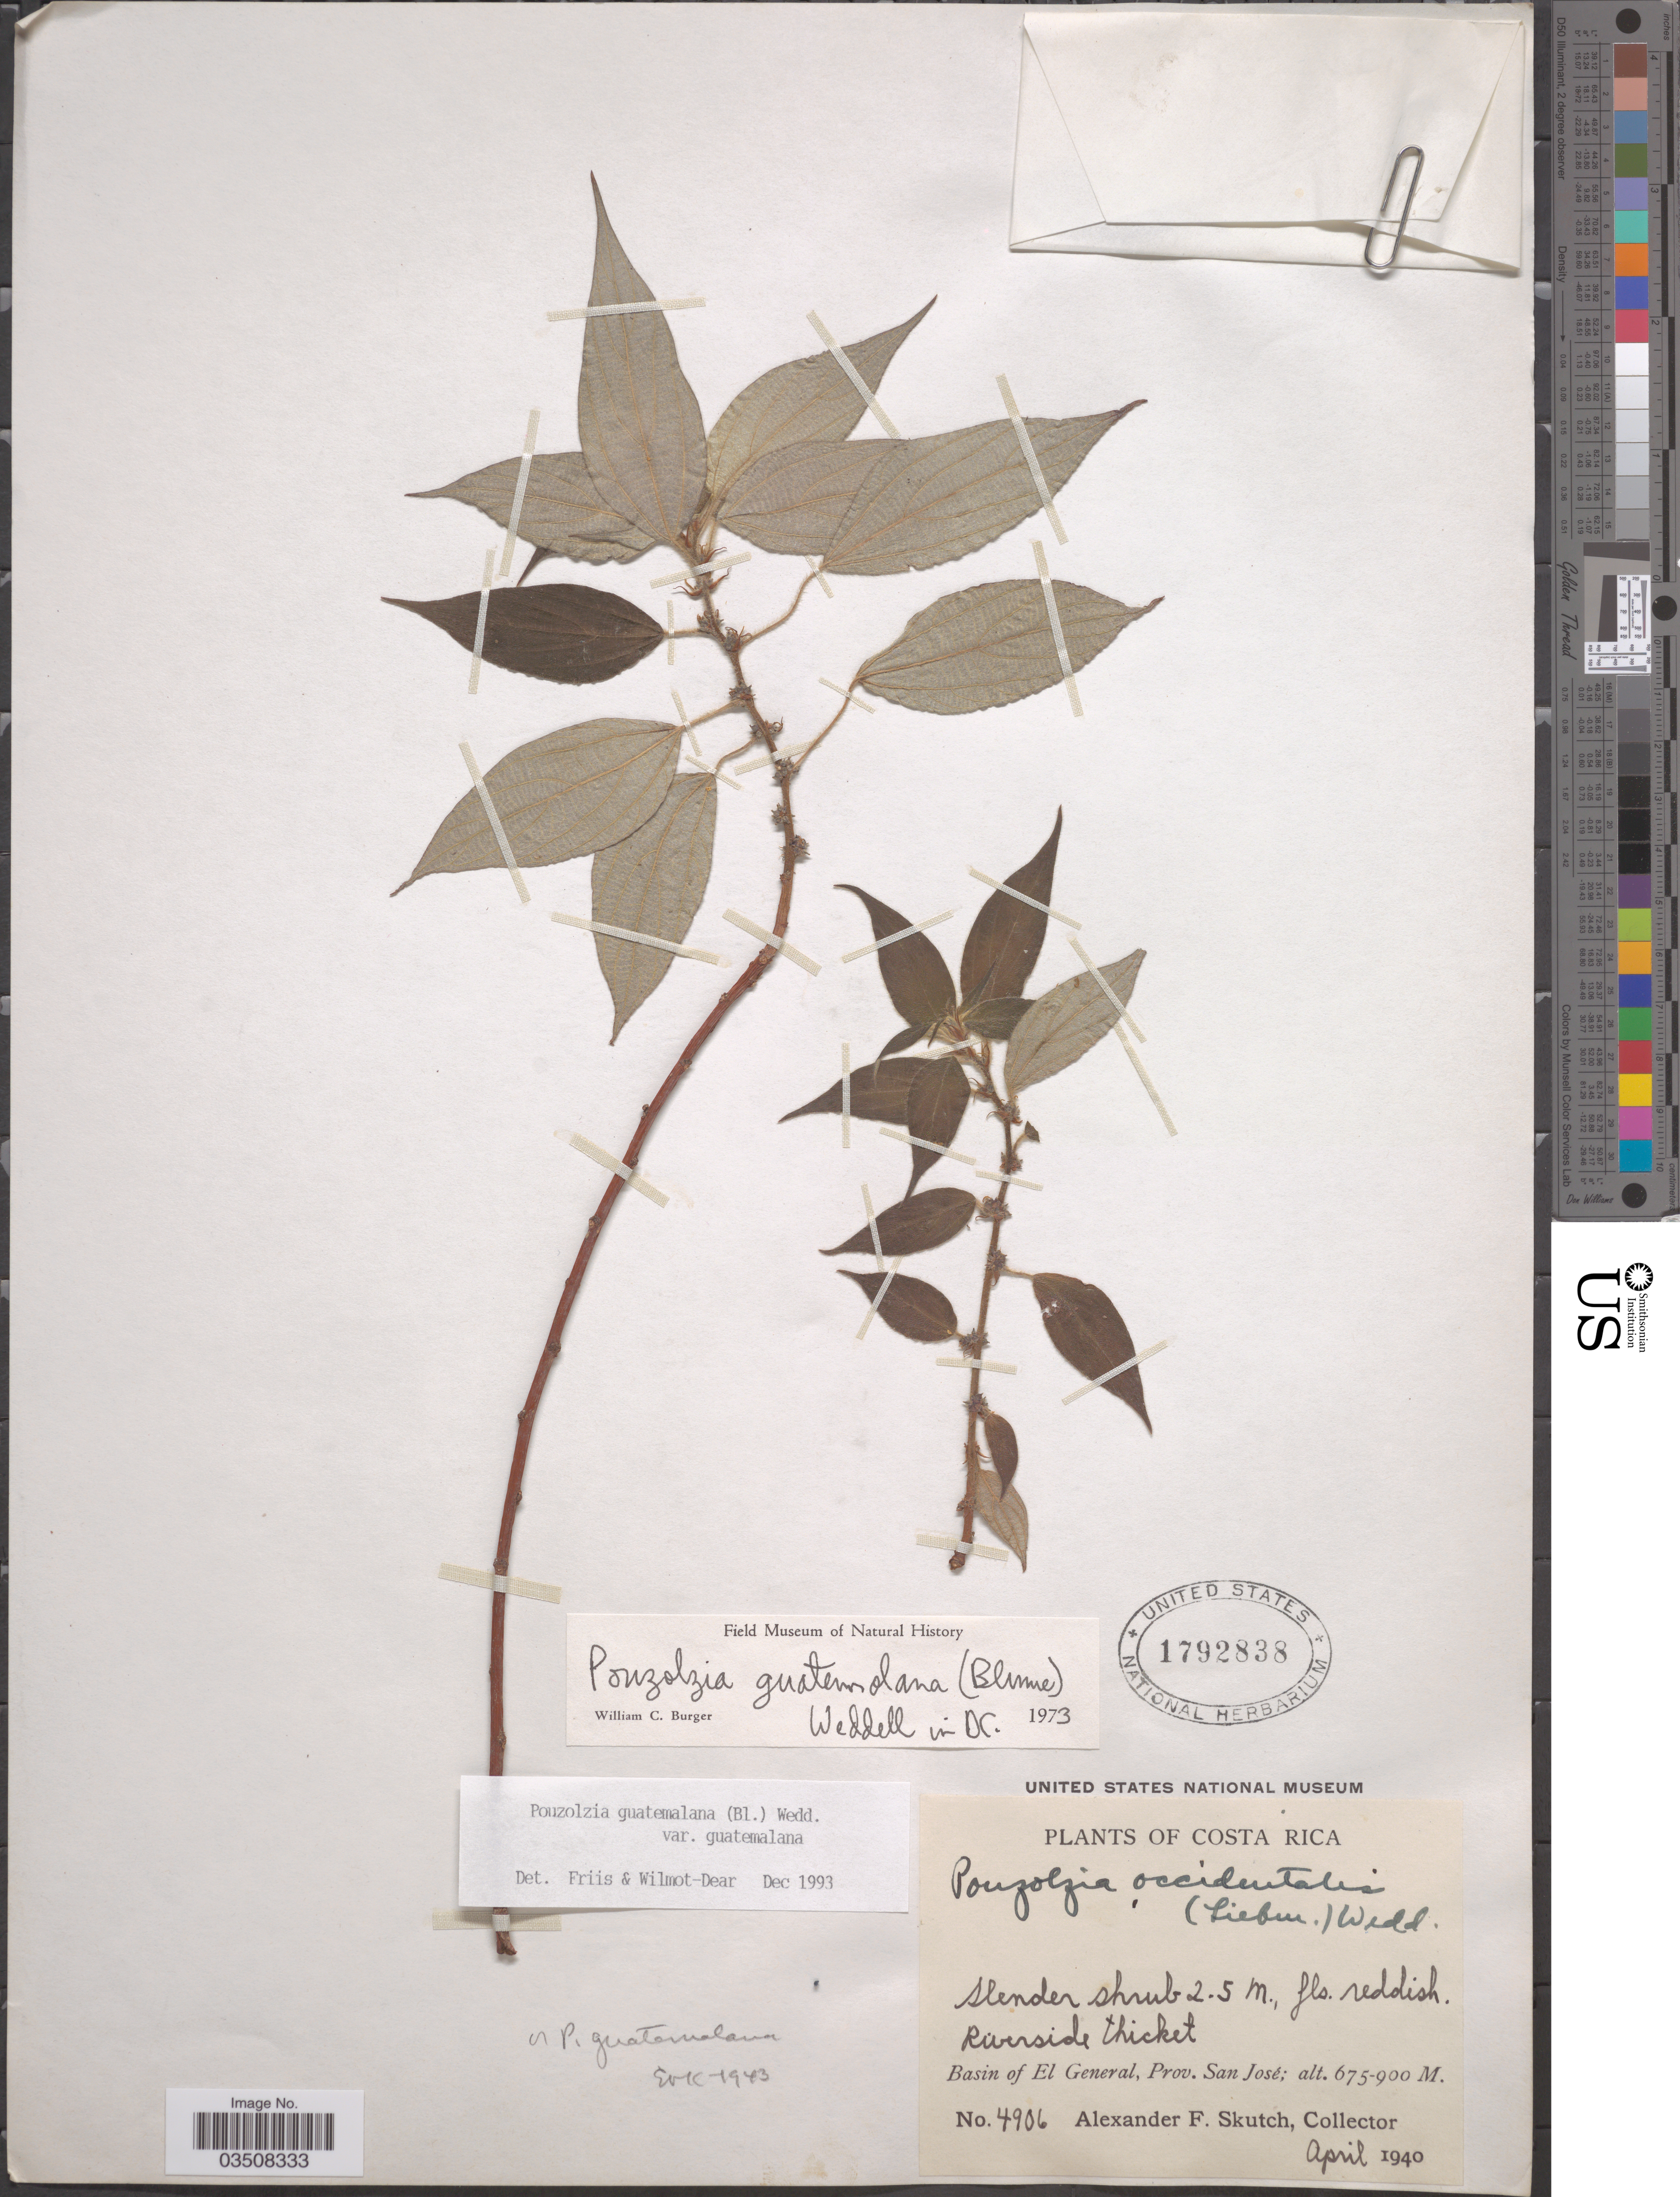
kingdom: Plantae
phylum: Tracheophyta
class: Magnoliopsida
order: Rosales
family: Urticaceae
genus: Pouzolzia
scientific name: Pouzolzia guatemalana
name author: (Blume) Wedd.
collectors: A. F. Skutch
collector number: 4906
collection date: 1940-04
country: Costa Rica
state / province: San José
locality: Riverside thicket. Basin of El General, Prov. San José.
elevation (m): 675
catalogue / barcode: US 1792838